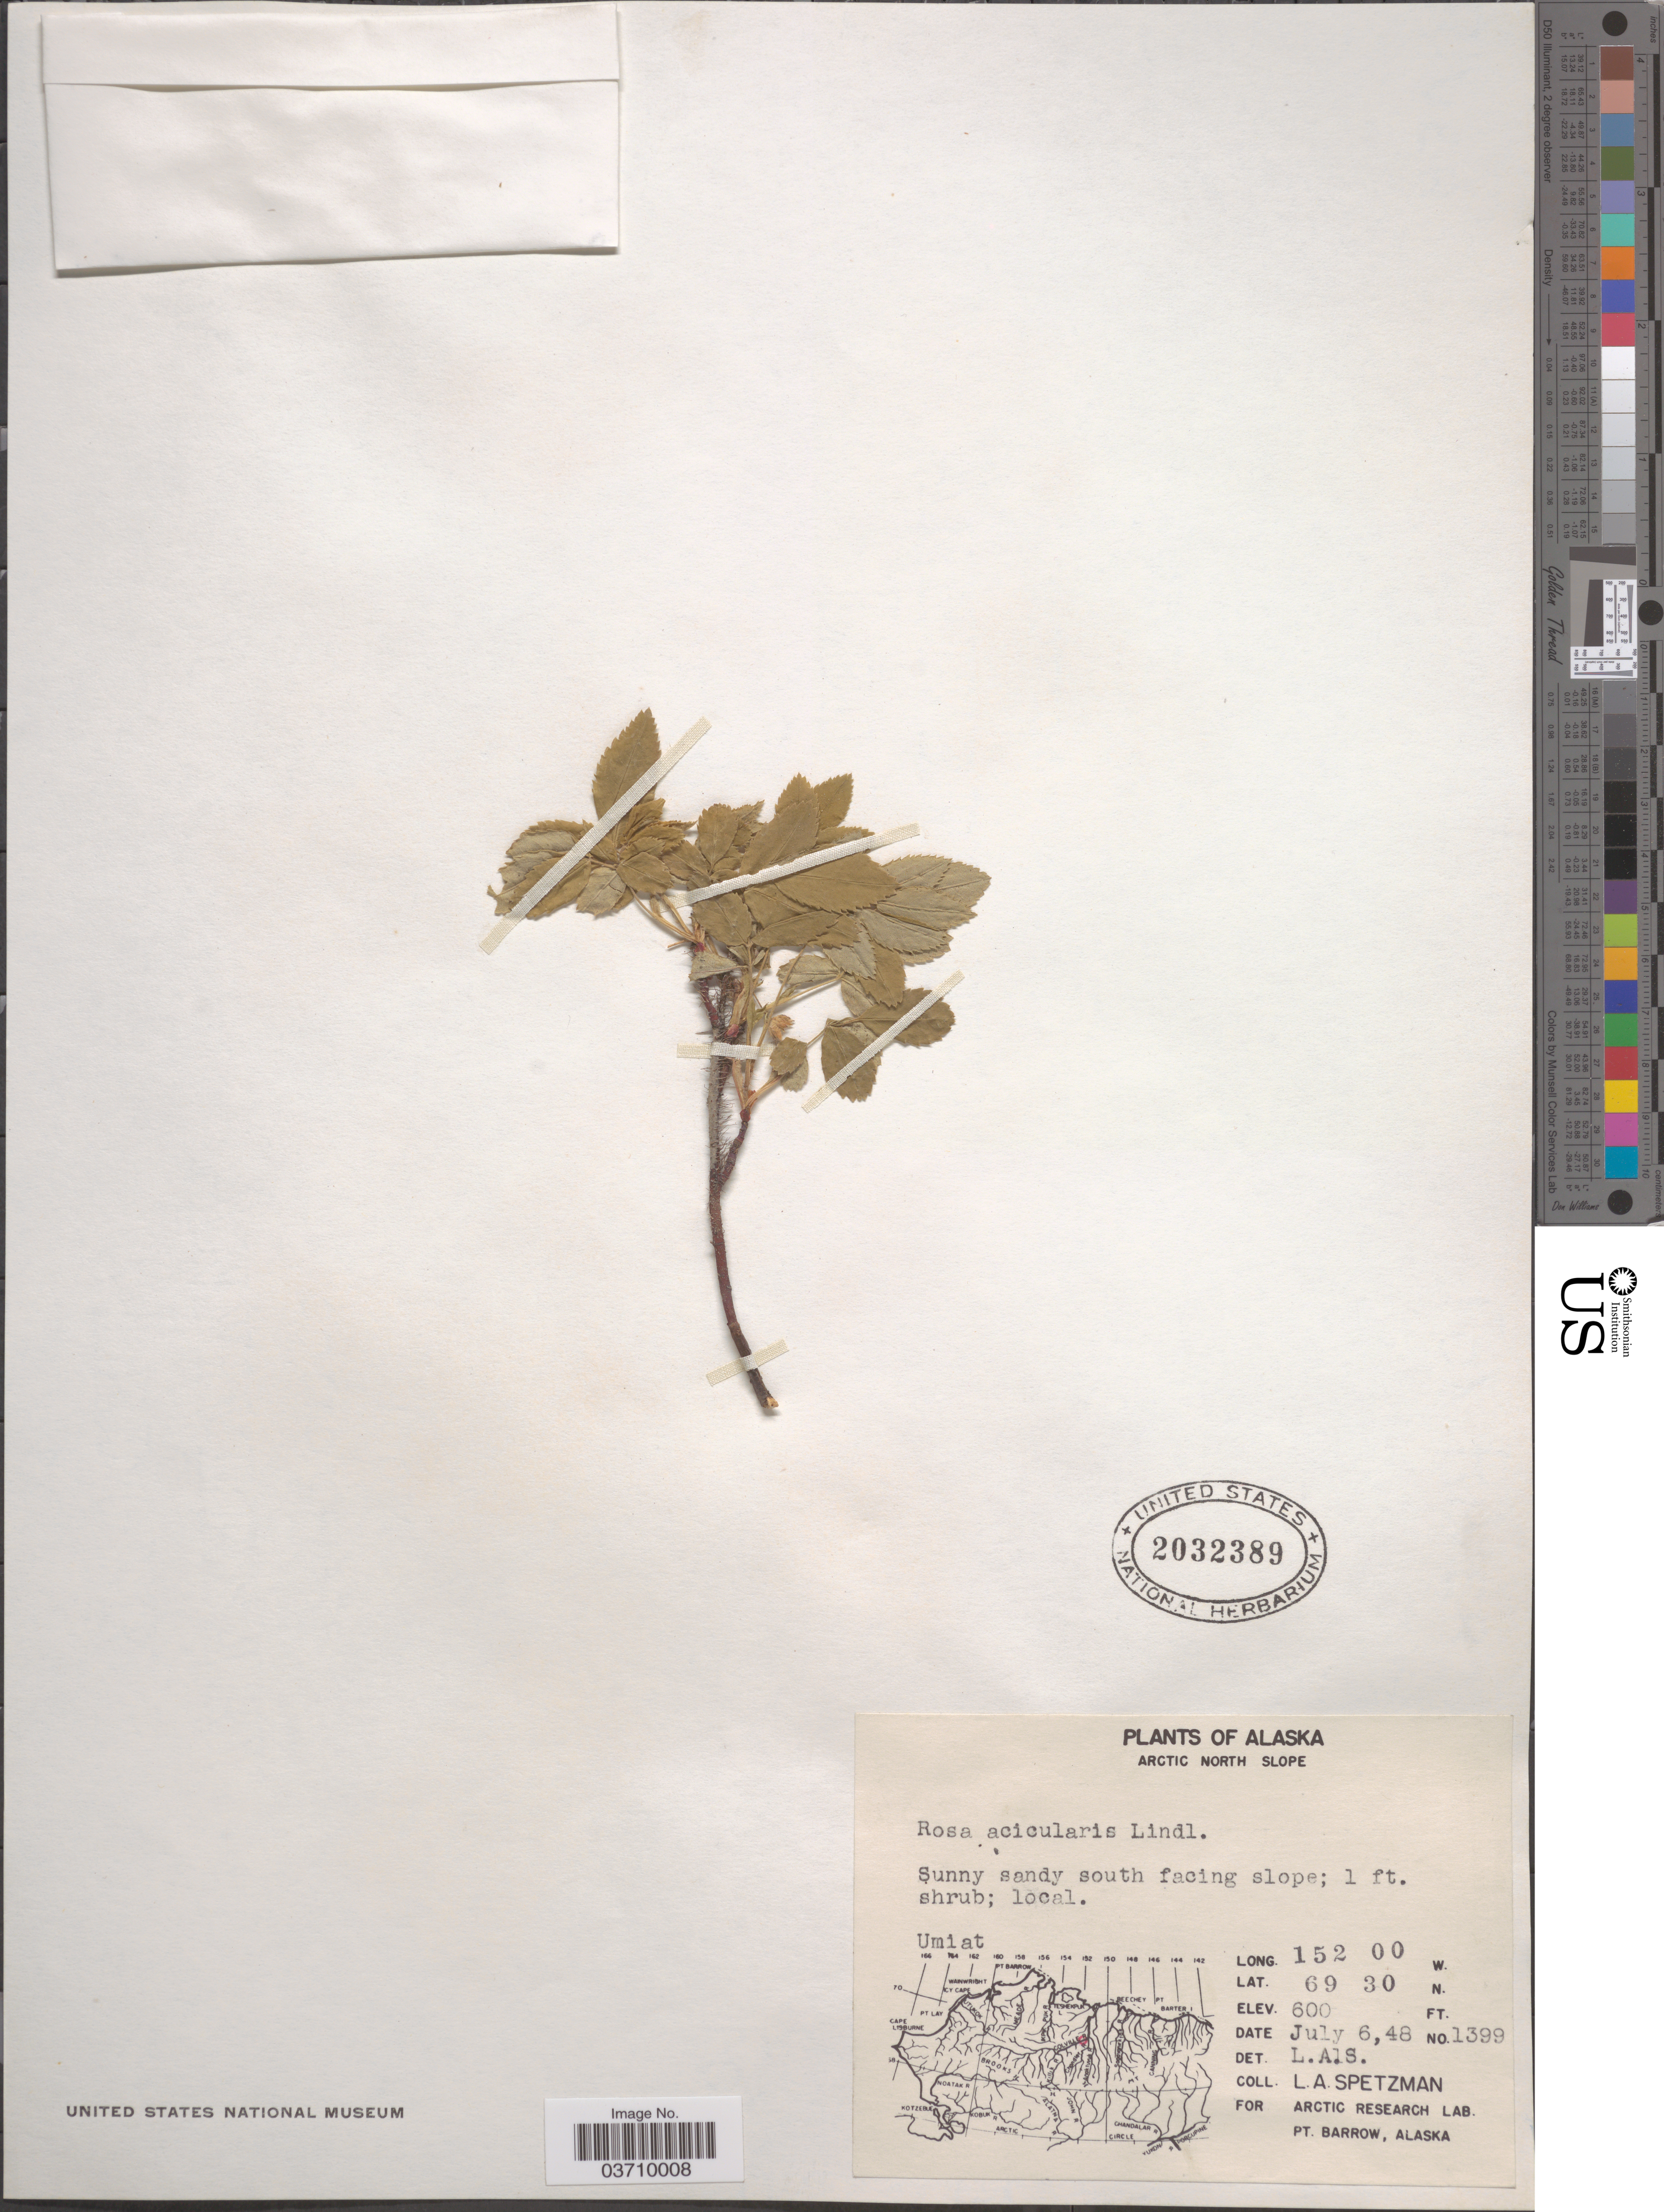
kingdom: Plantae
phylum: Tracheophyta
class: Magnoliopsida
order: Rosales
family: Rosaceae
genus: Rosa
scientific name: Rosa acicularis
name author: Lindl.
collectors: L. Spetzman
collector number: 1399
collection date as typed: Transcribed d/m/y: 6/7/48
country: United States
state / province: Alaska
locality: Arctic North Slope. Umiat.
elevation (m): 183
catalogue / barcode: US 2032389